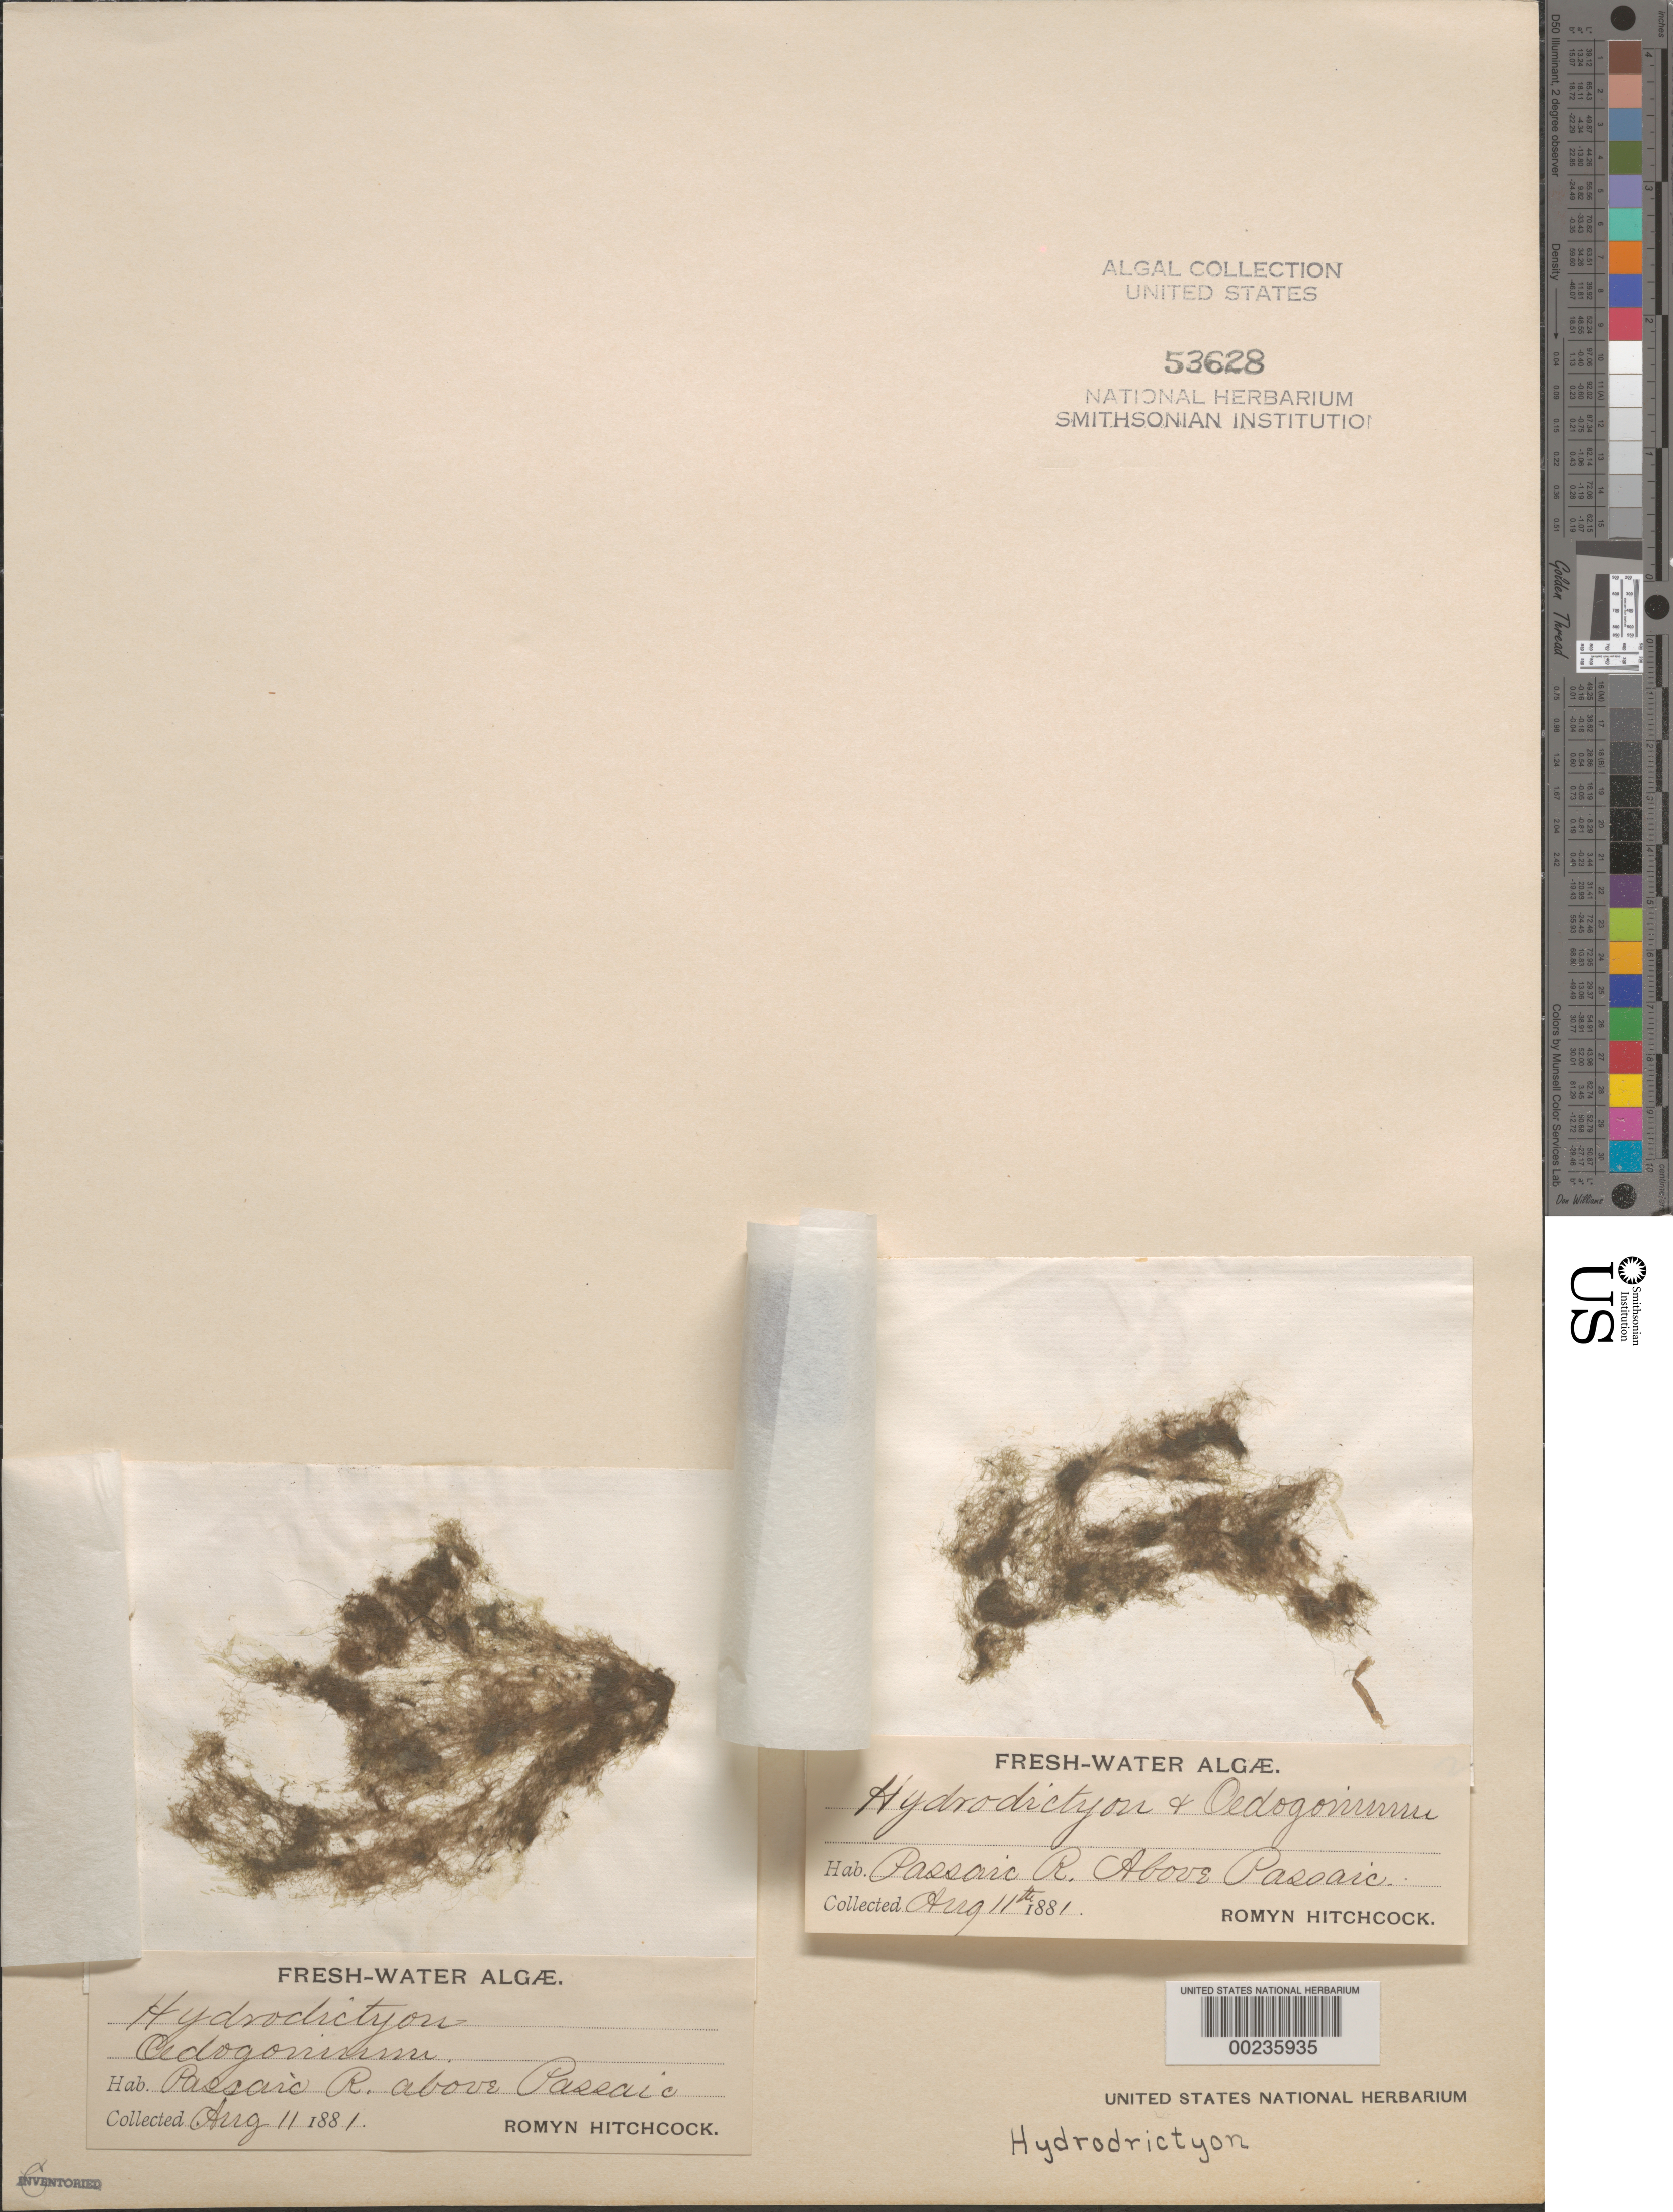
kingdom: Plantae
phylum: Chlorophyta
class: Chlorophyceae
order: Sphaeropleales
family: Hydrodictyaceae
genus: Hydrodictyon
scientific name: Hydrodictyon sp.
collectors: R. Hitchcock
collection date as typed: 11 Aug 1881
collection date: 1881-08-11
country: United States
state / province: New Jersey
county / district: Bergen County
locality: Passaic River above Passaic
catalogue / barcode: US 53628